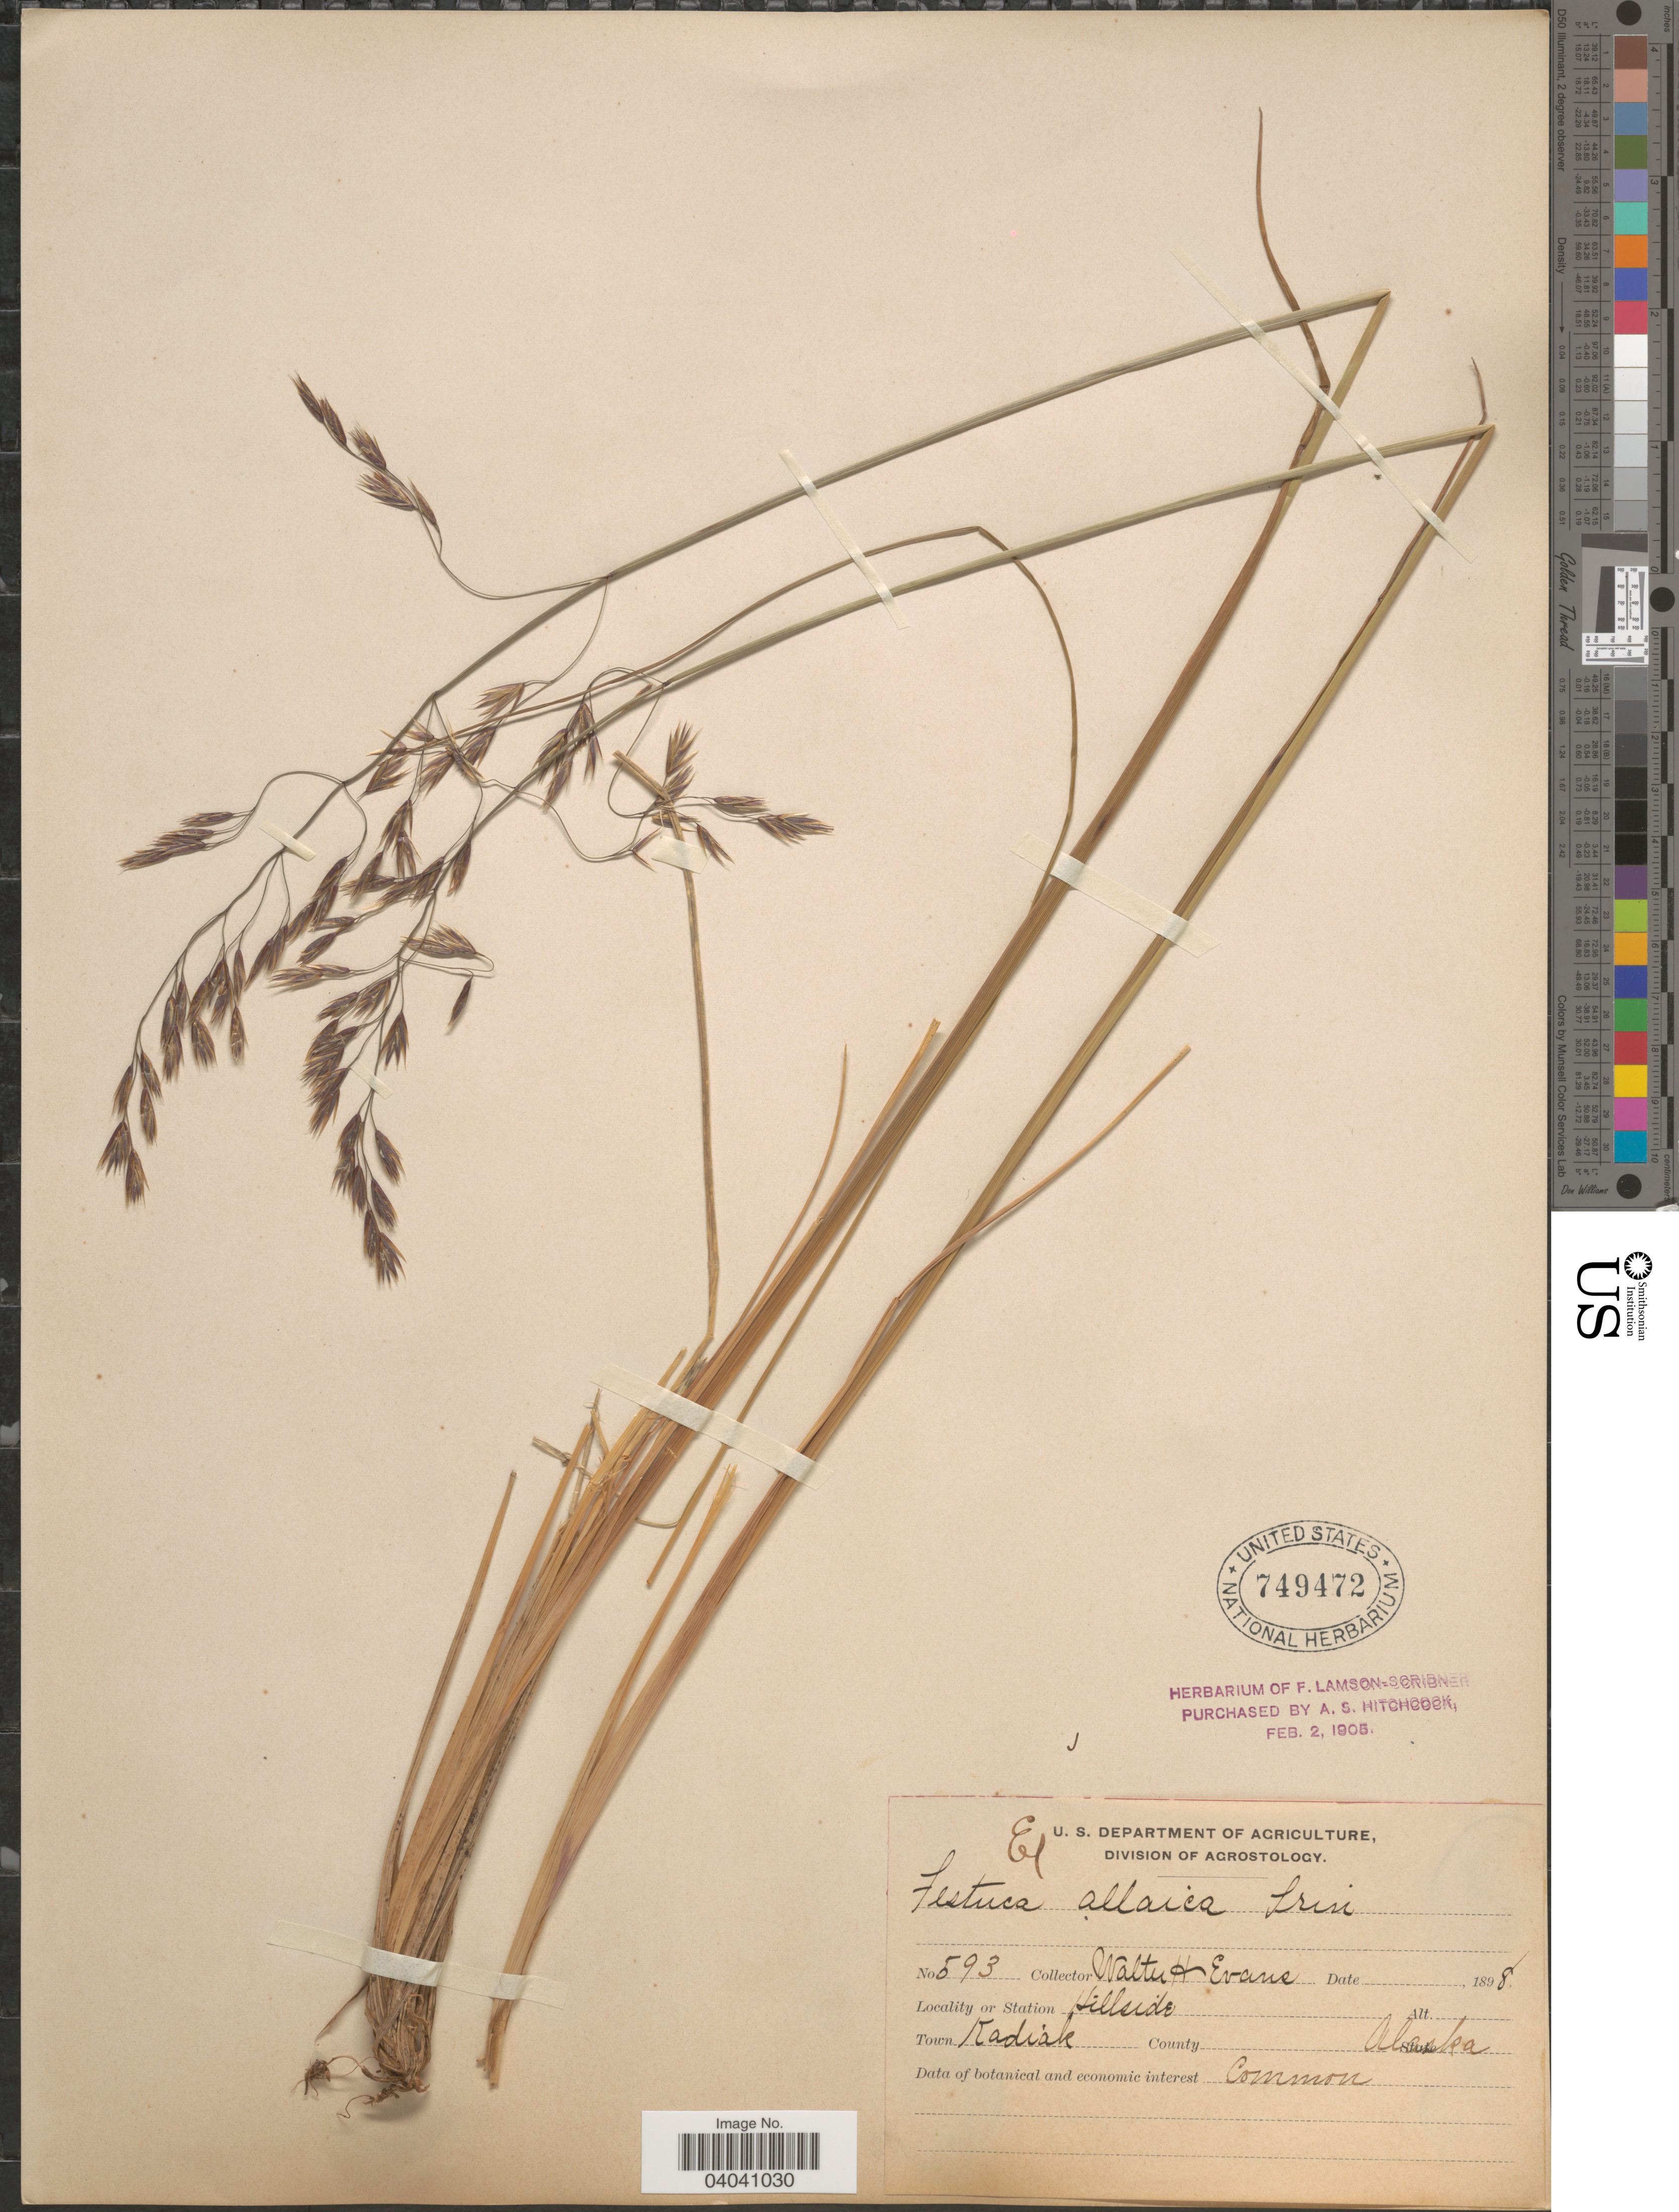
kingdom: Plantae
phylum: Tracheophyta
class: Liliopsida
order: Poales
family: Poaceae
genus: Festuca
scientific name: Festuca altaica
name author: Trin.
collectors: W. H. Evans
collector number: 593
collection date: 1898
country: United States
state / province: Alaska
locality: Town Kodiak.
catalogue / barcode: US 749472